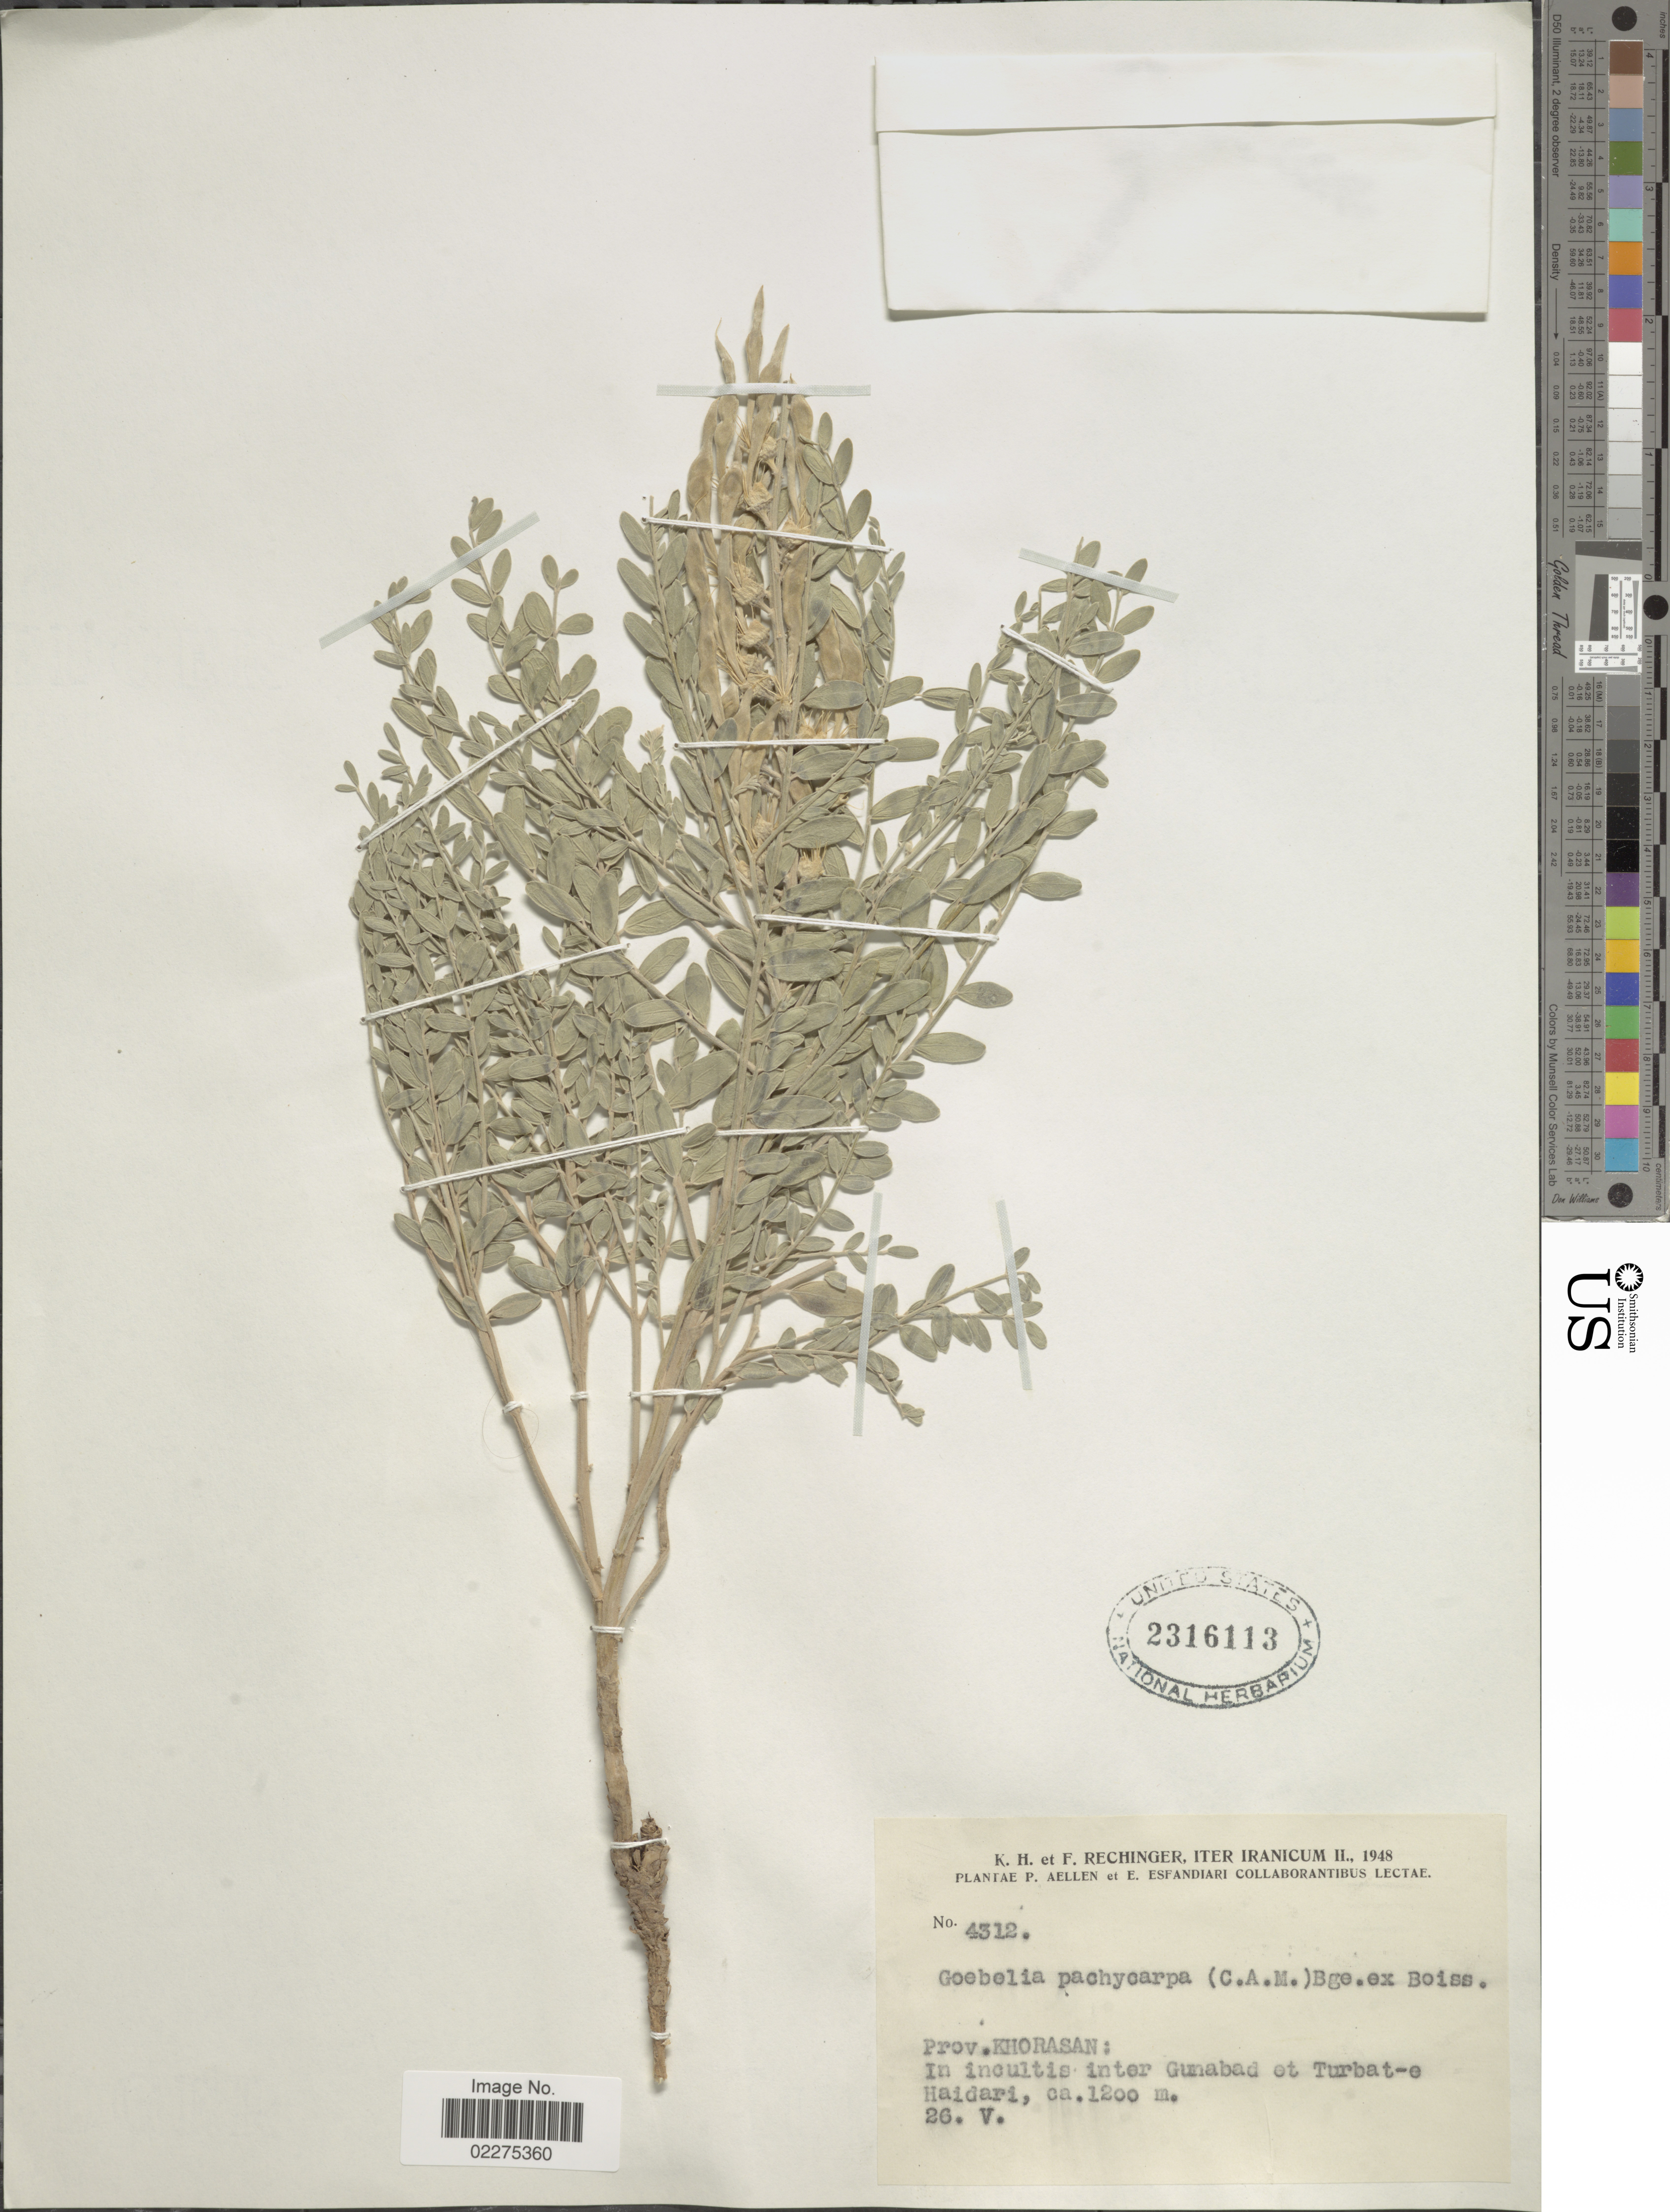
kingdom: Plantae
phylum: Tracheophyta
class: Magnoliopsida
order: Fabales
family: Fabaceae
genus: Sophora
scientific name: Sophora pachycarpa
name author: Schrenk ex C.A. Mey.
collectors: K. H. Rechinger & F. Rechinger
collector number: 4312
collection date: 1948-05-26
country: Iran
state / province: Khorasan [obsolete]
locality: Inter Gunabad et Turbat-e Haidari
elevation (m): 1200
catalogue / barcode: US 2316113